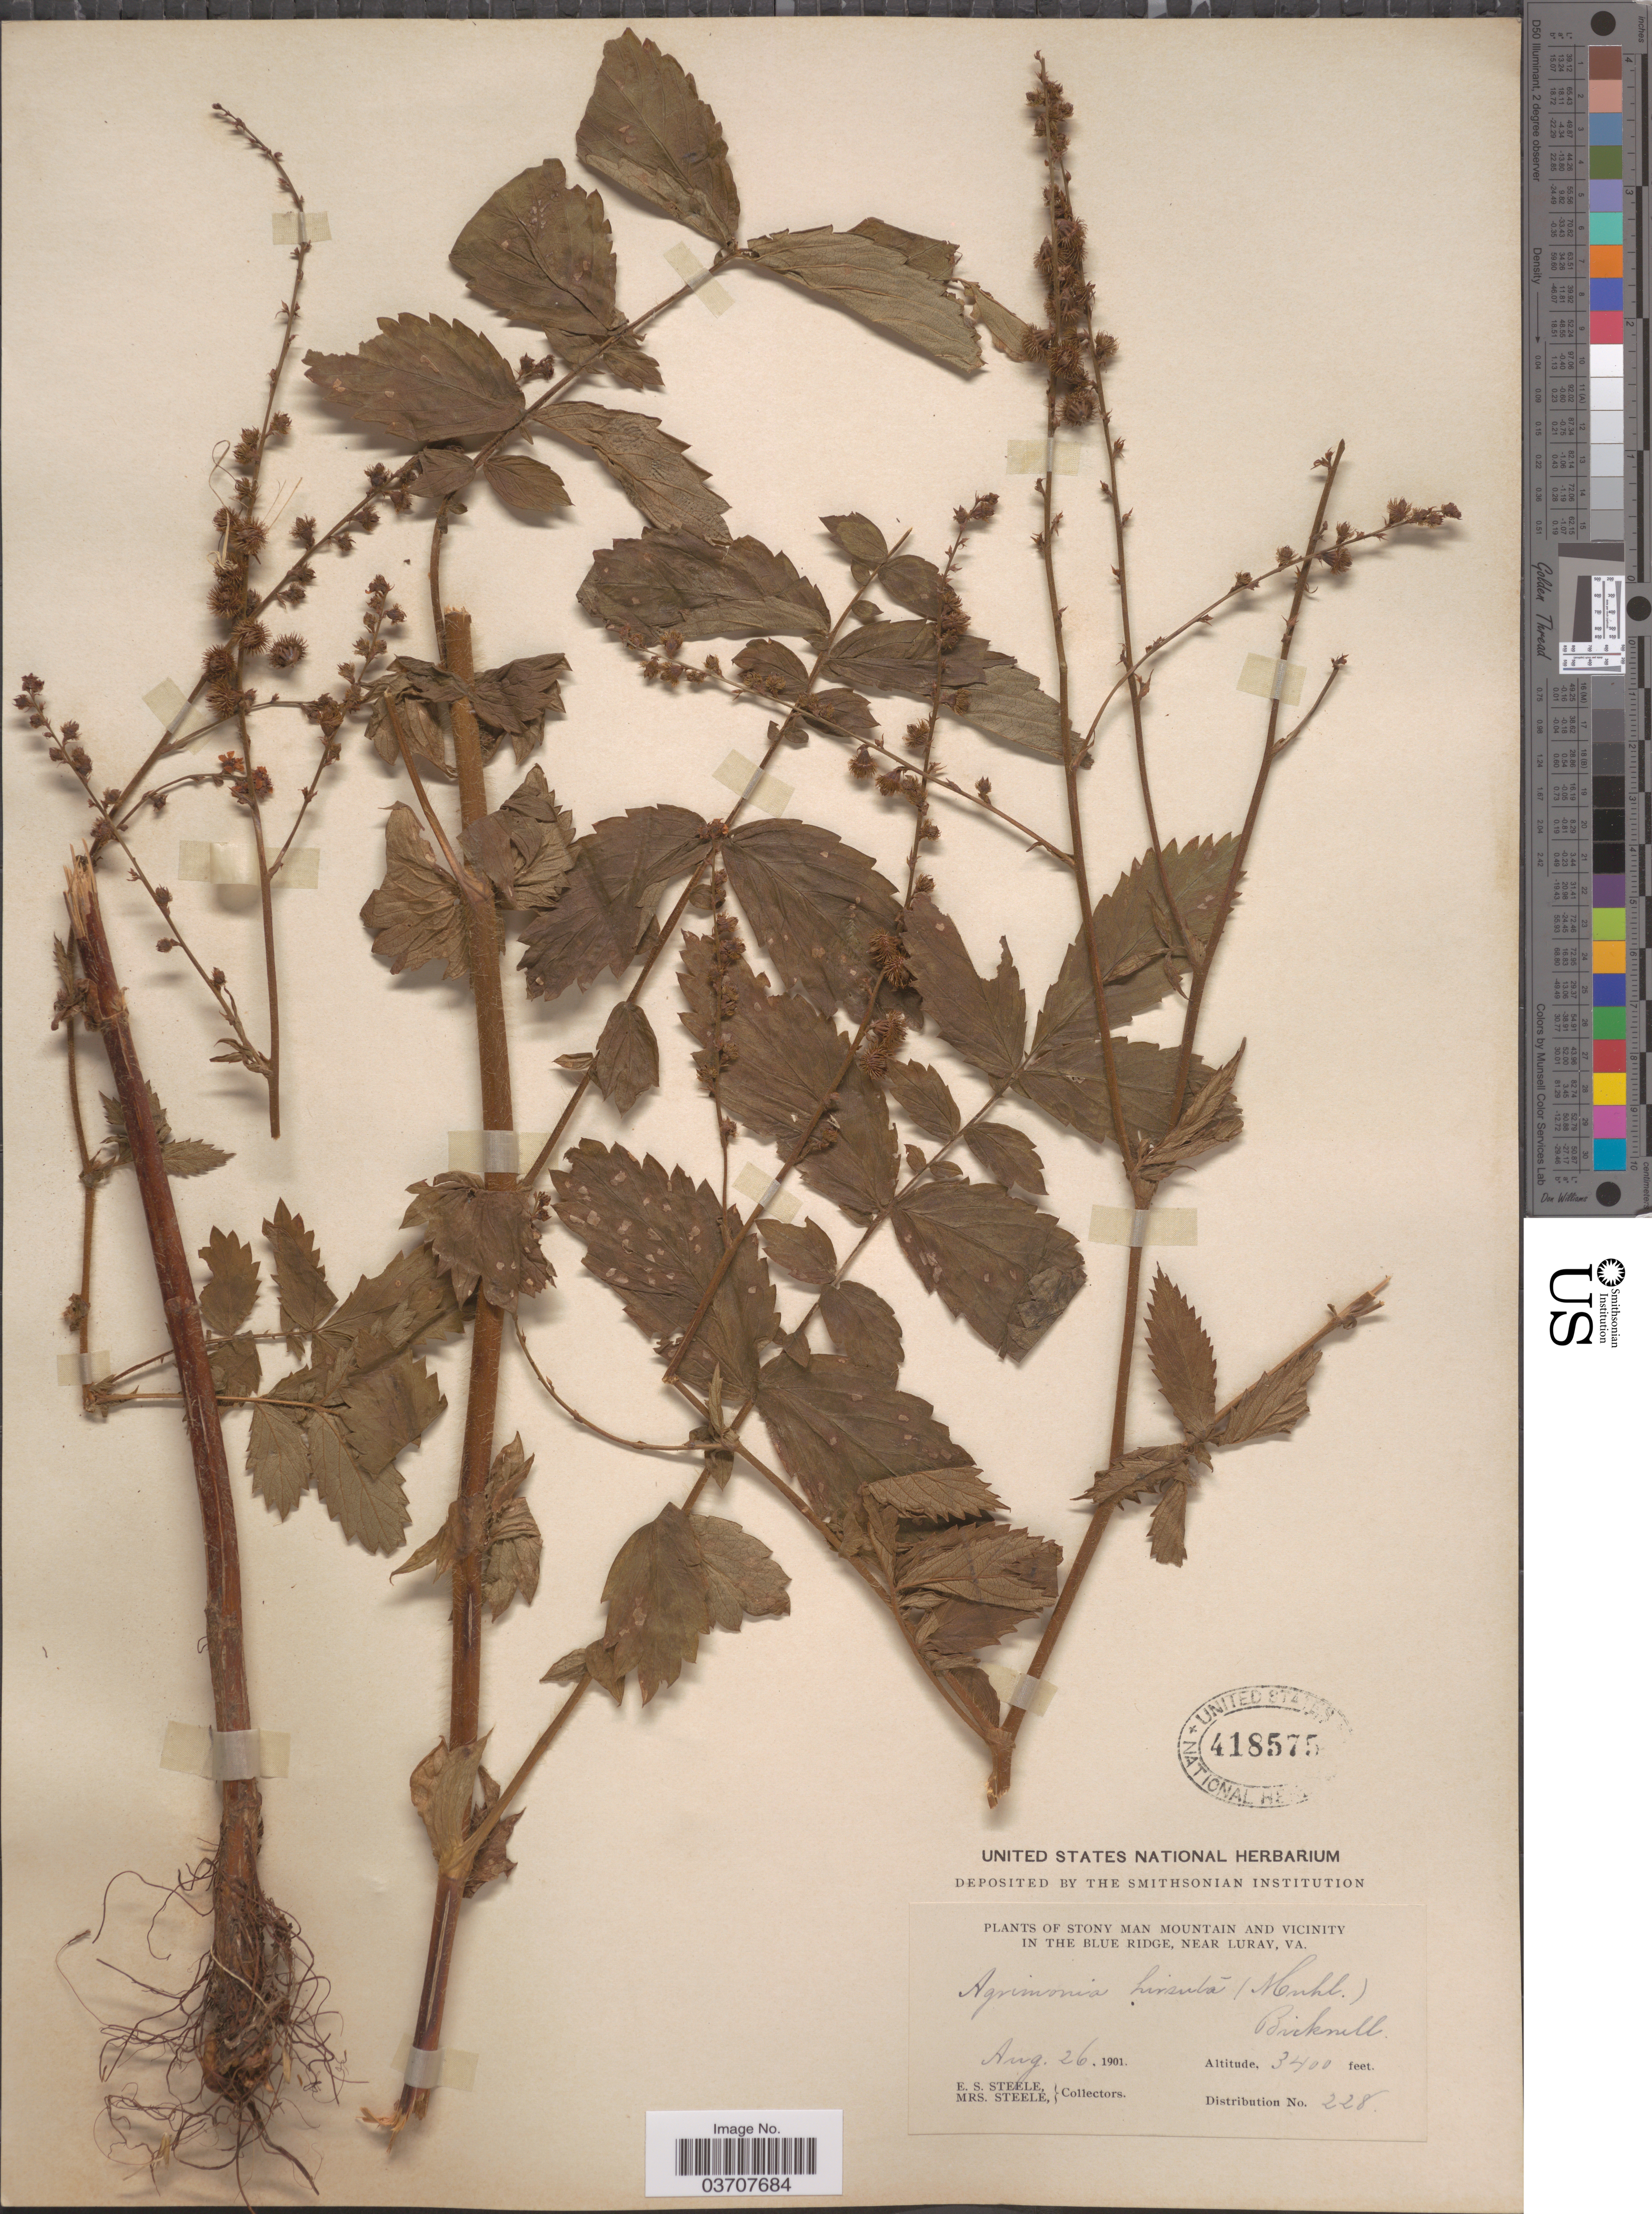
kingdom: Plantae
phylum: Tracheophyta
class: Magnoliopsida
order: Rosales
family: Rosaceae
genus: Agrimonia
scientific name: Agrimonia gryposepala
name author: Wallr.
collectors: E. Steele & Mrs. E. S. Steele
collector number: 228?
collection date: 1901-08-26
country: United States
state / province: Virginia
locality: Stony Man Mountain and Vicinity in the Blue Ridge, near Luray.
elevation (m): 1036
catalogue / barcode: US 418575